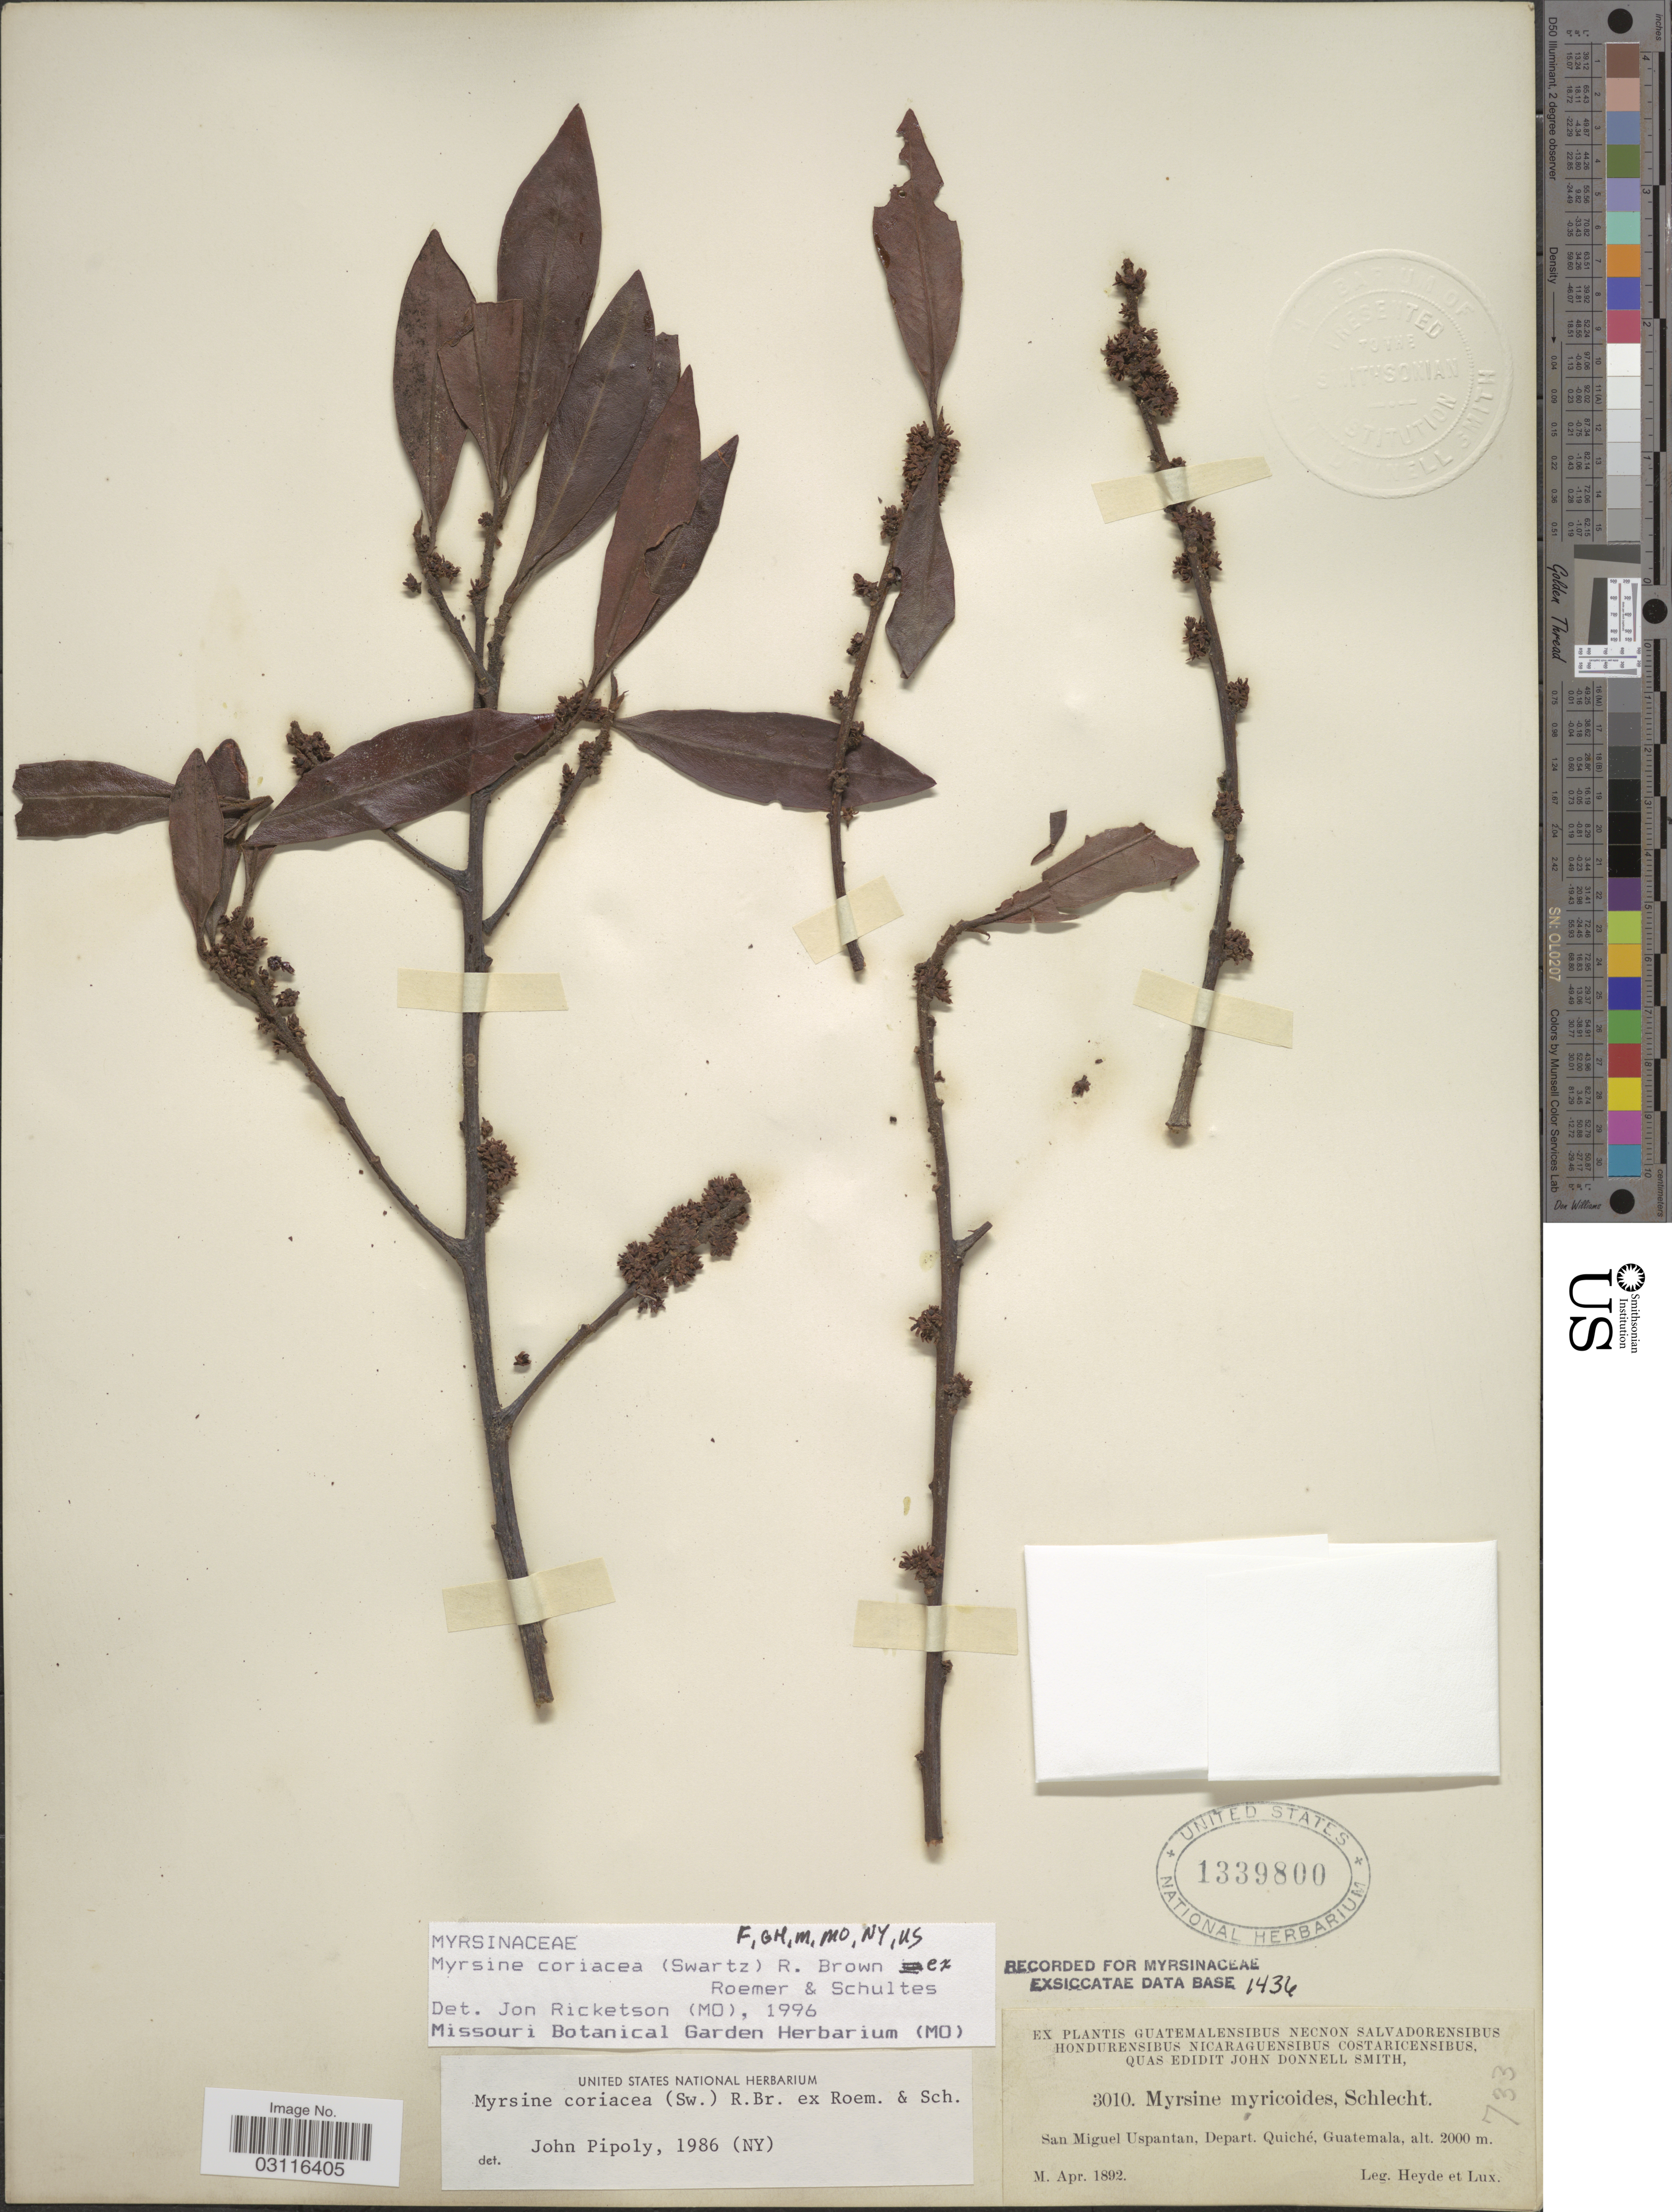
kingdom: Plantae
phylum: Tracheophyta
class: Magnoliopsida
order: Ericales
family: Primulaceae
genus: Myrsine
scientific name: Myrsine coriacea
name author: (Sw.) R. Br. ex Roem. & Schult.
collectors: Heyde & Lux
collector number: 3010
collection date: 1892-04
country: Guatemala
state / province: El Quiché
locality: San Miguel Uspantan, Depart. Quiché.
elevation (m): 2000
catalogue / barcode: US 1339800